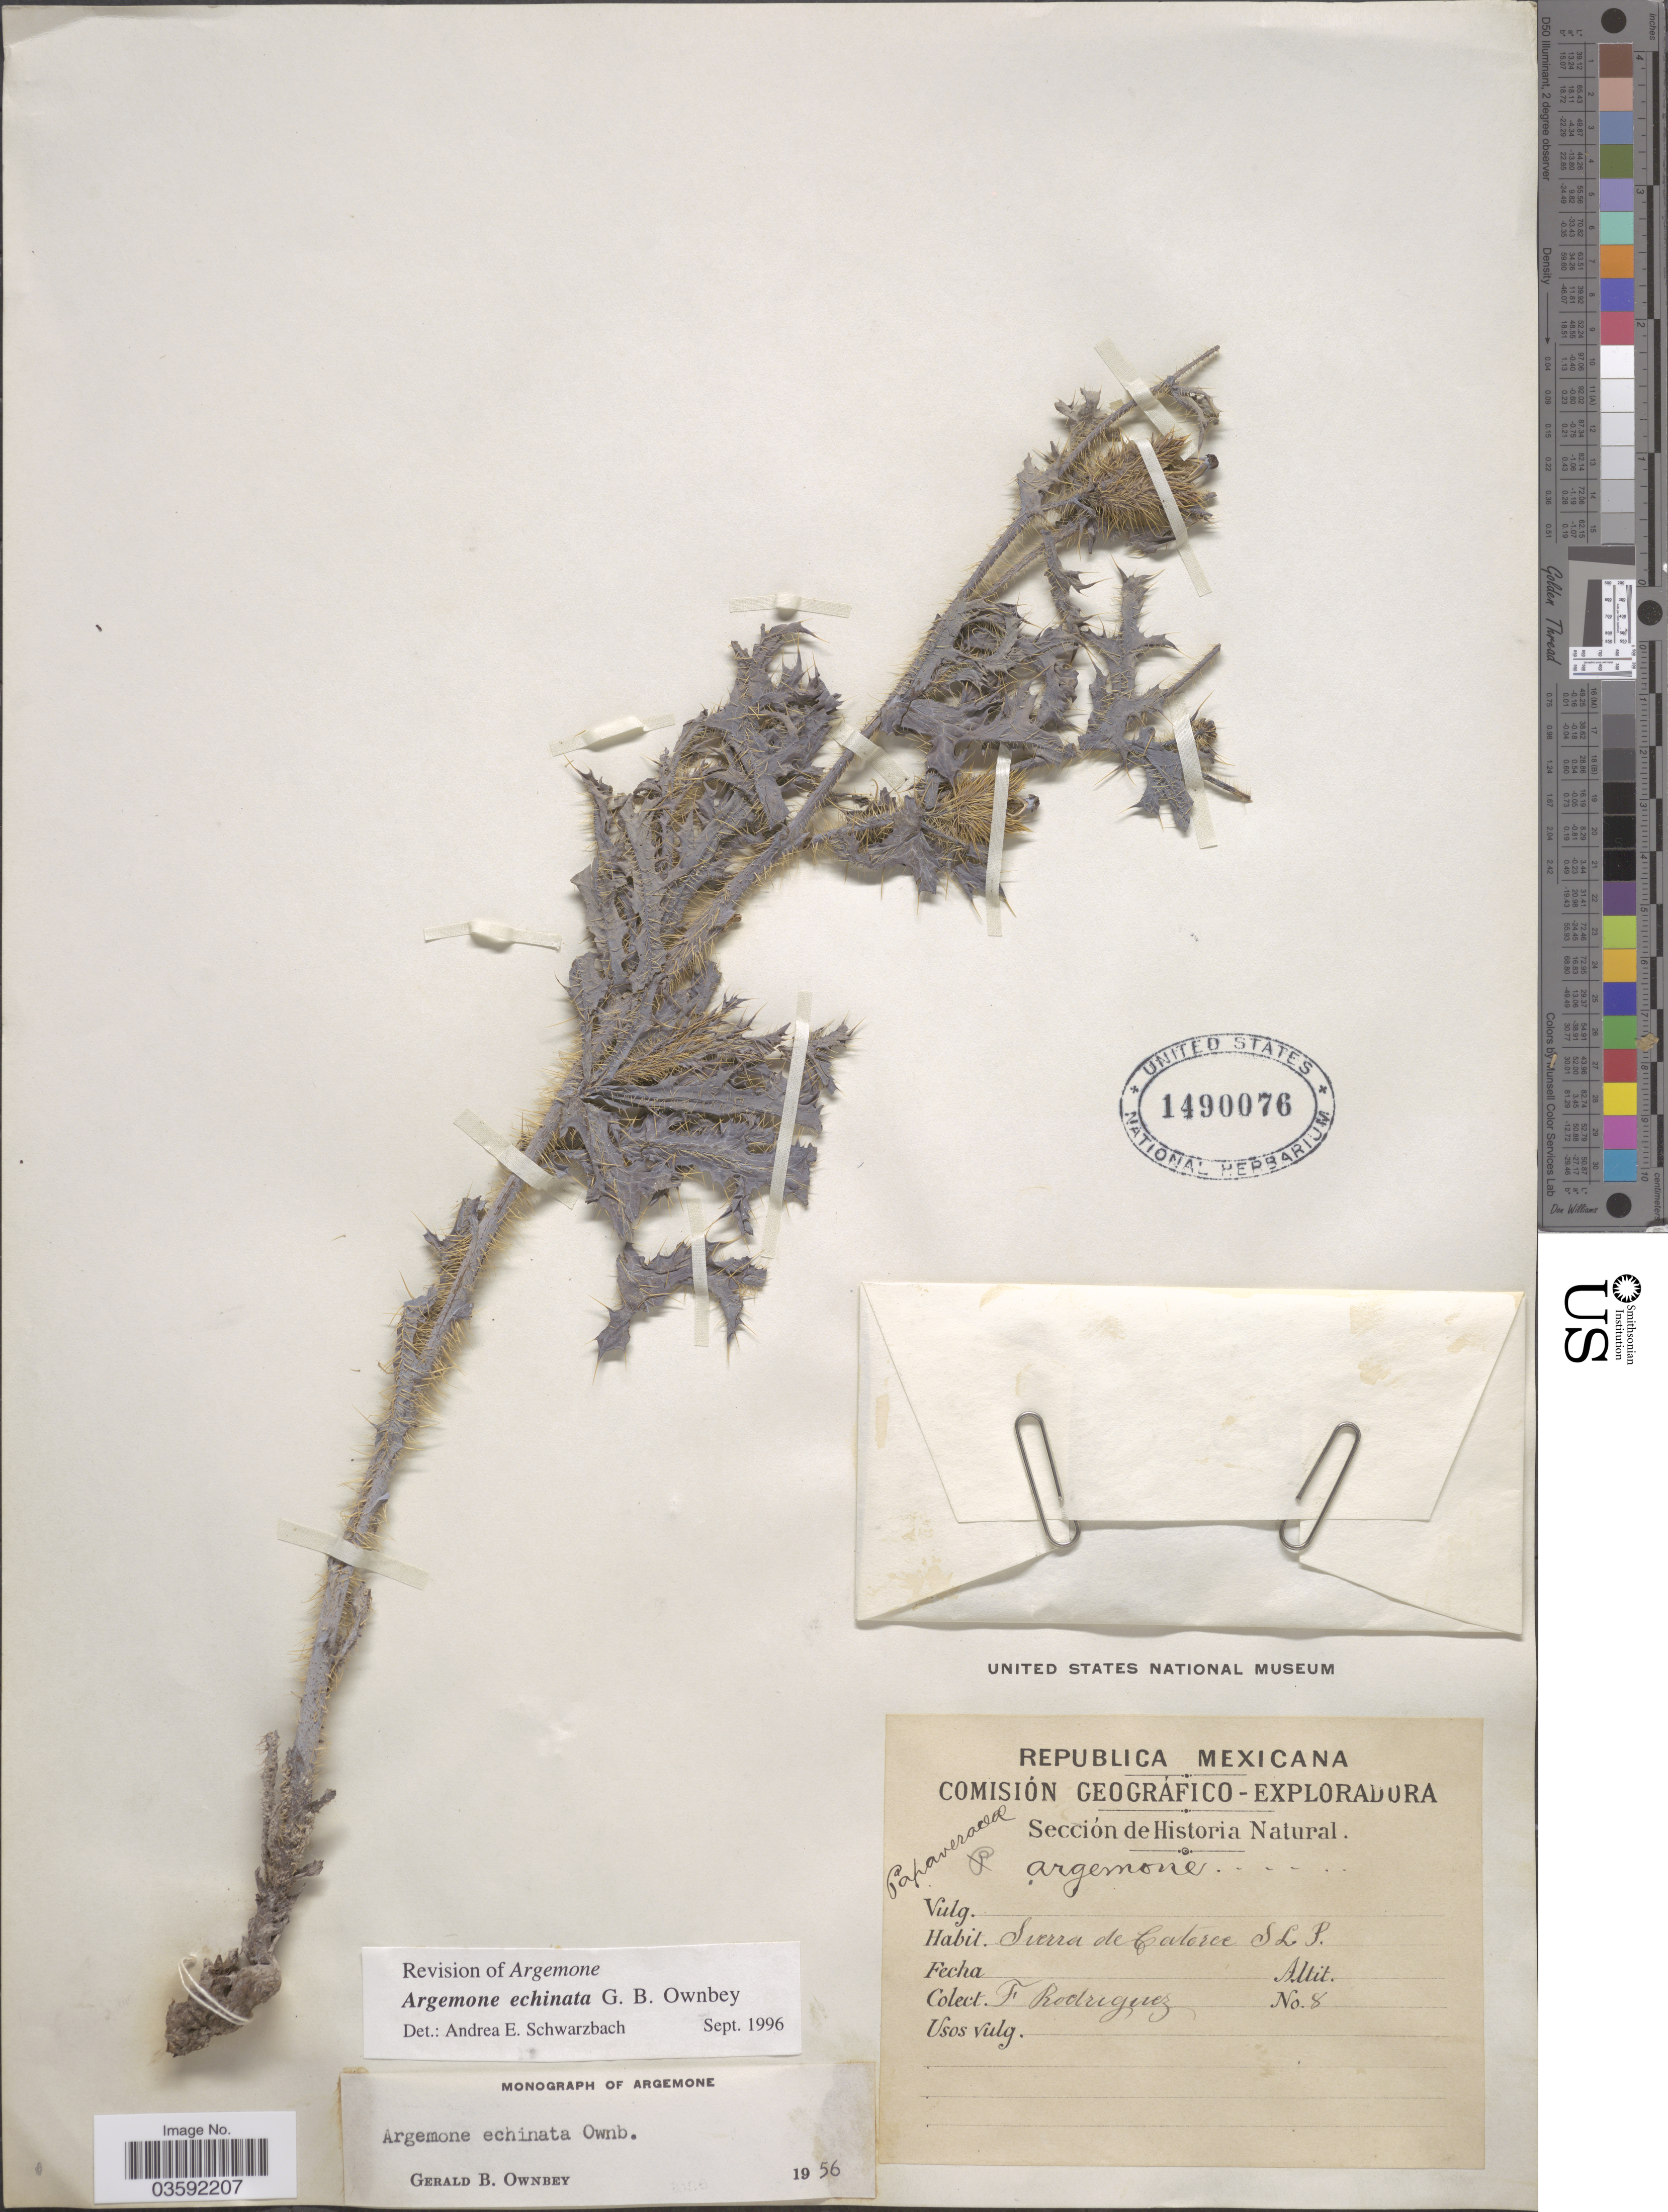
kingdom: Plantae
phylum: Tracheophyta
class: Magnoliopsida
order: Ranunculales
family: Papaveraceae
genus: Argemone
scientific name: Argemone echinata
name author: G.B. Ownbey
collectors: F. Rodriguez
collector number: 8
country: Mexico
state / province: San Luis Potosí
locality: Sierra de Catorce.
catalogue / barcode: US 1490076